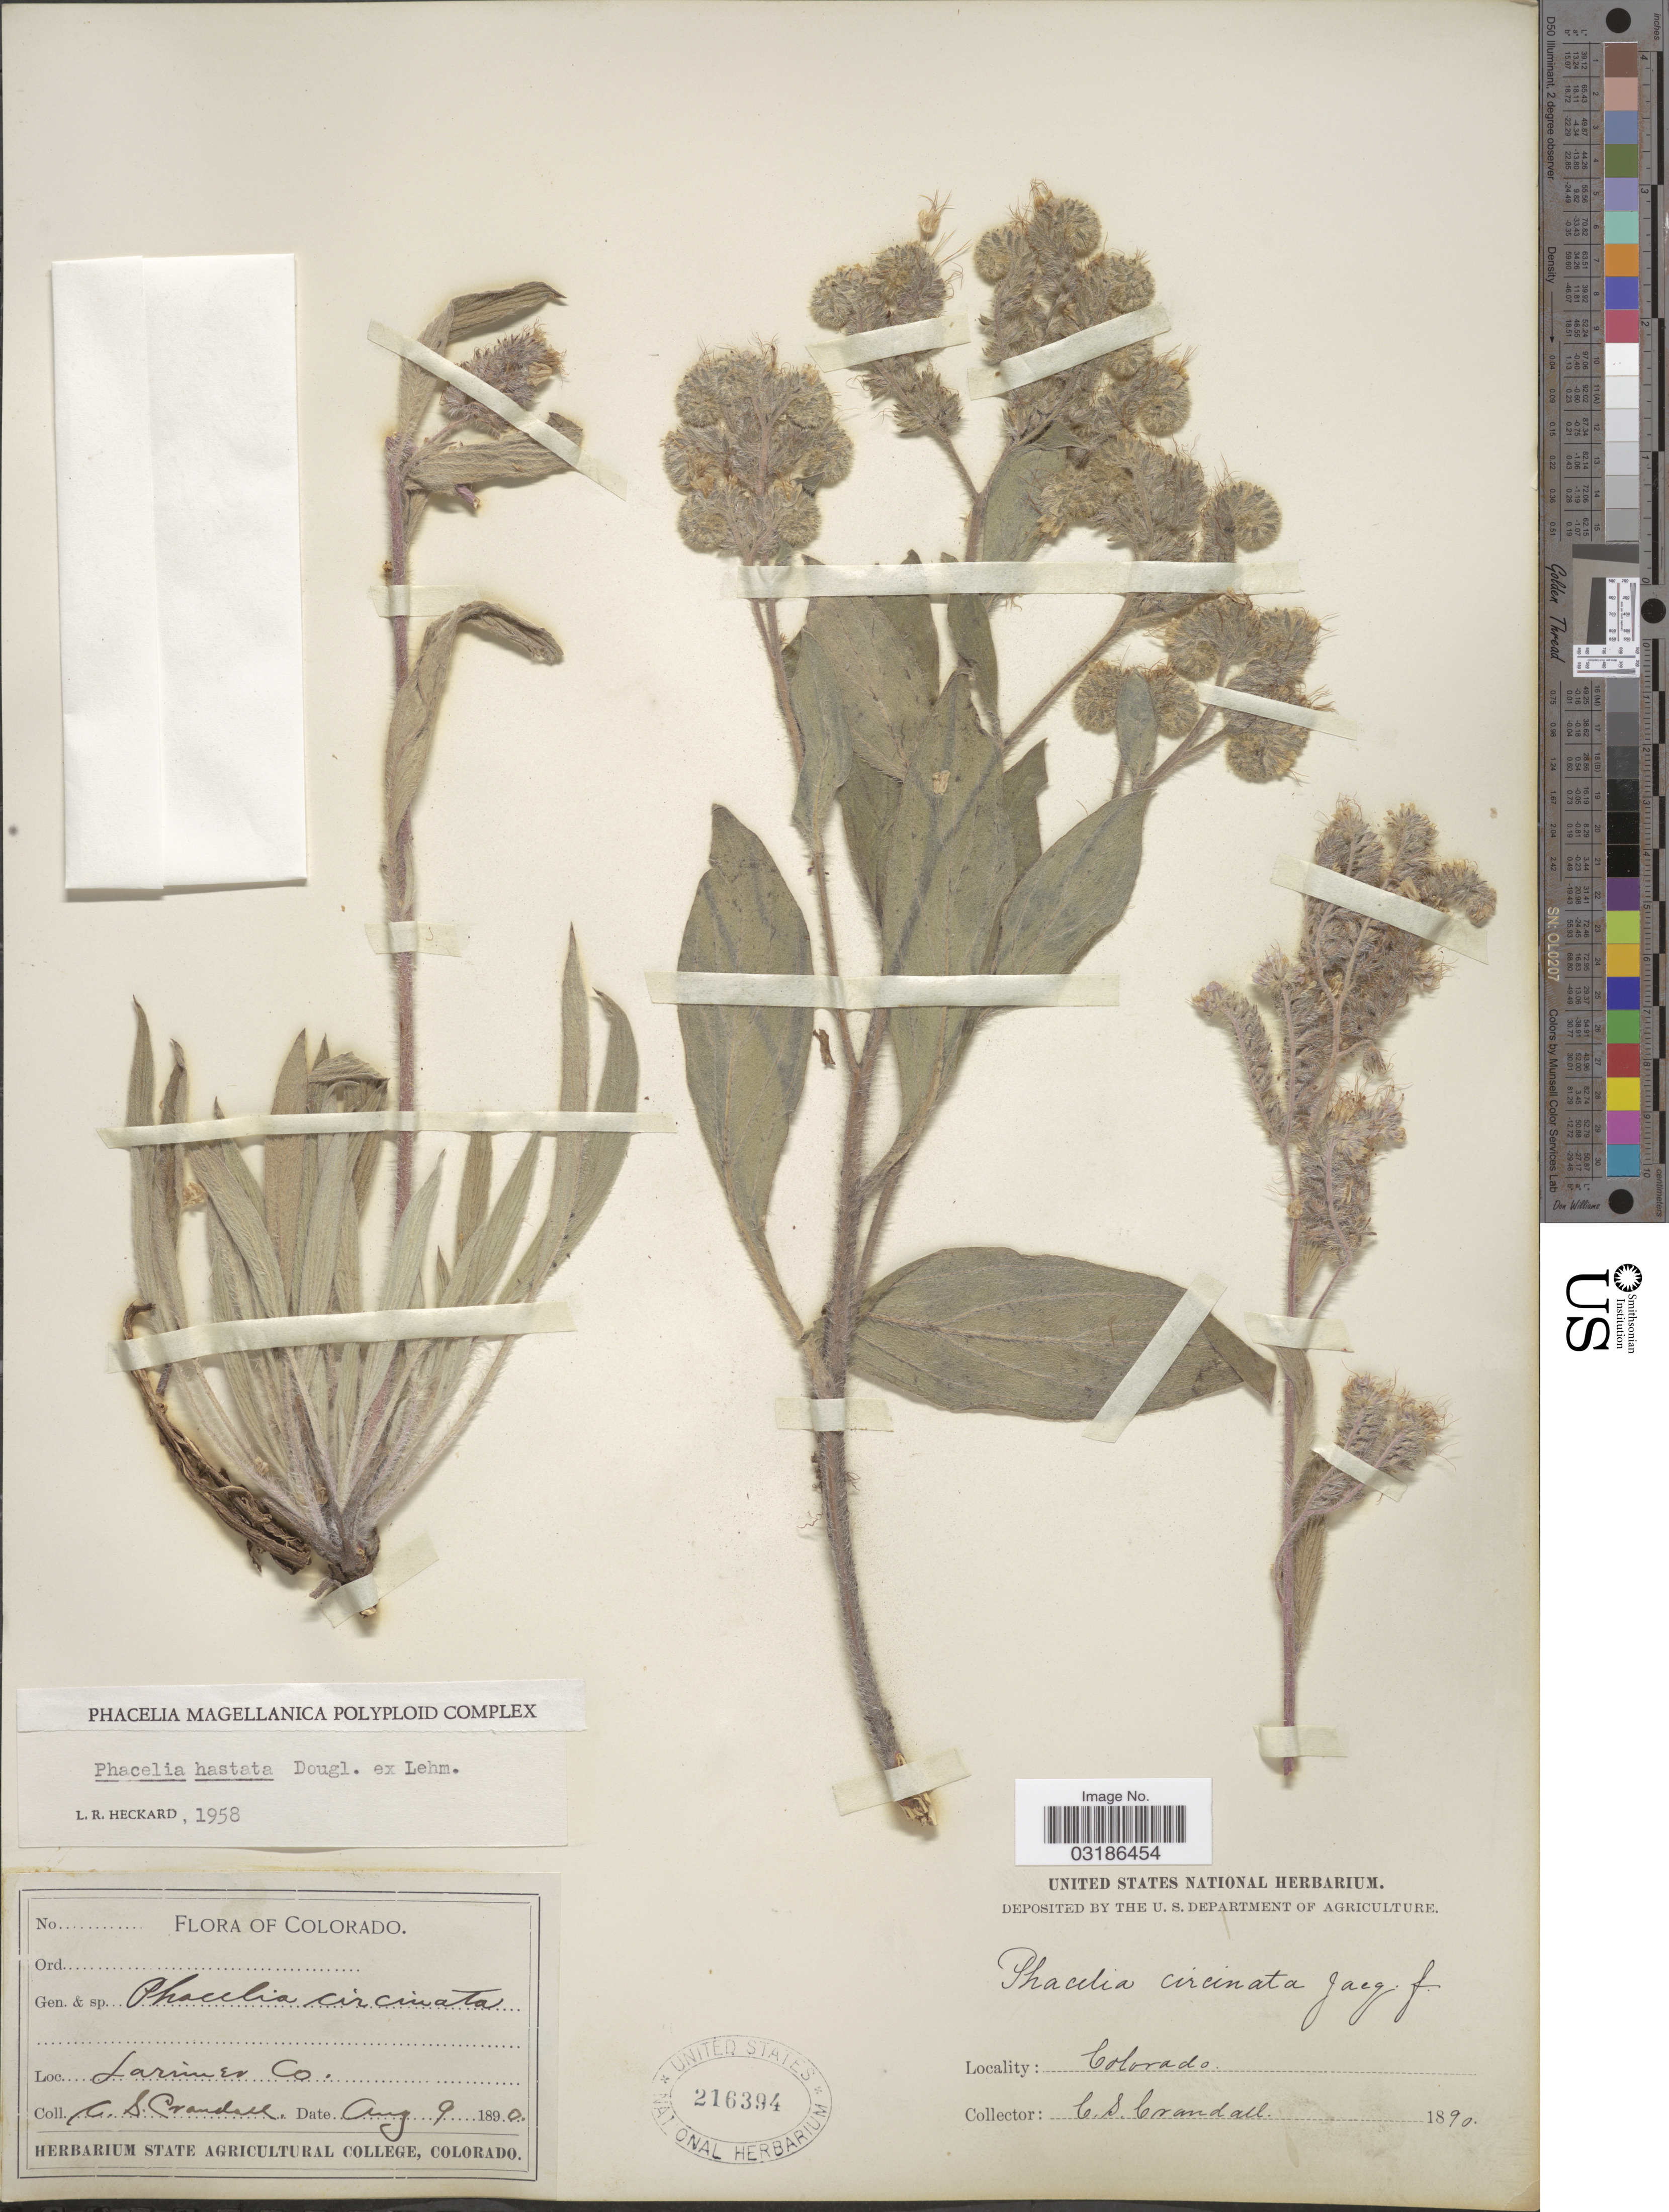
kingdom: Plantae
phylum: Tracheophyta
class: Magnoliopsida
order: Boraginales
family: Hydrophyllaceae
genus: Phacelia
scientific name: Phacelia hastata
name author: Douglas ex Lehm.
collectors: C. Crandall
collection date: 1890-08-09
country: United States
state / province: Colorado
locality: Larimer Co.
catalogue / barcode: US 216394